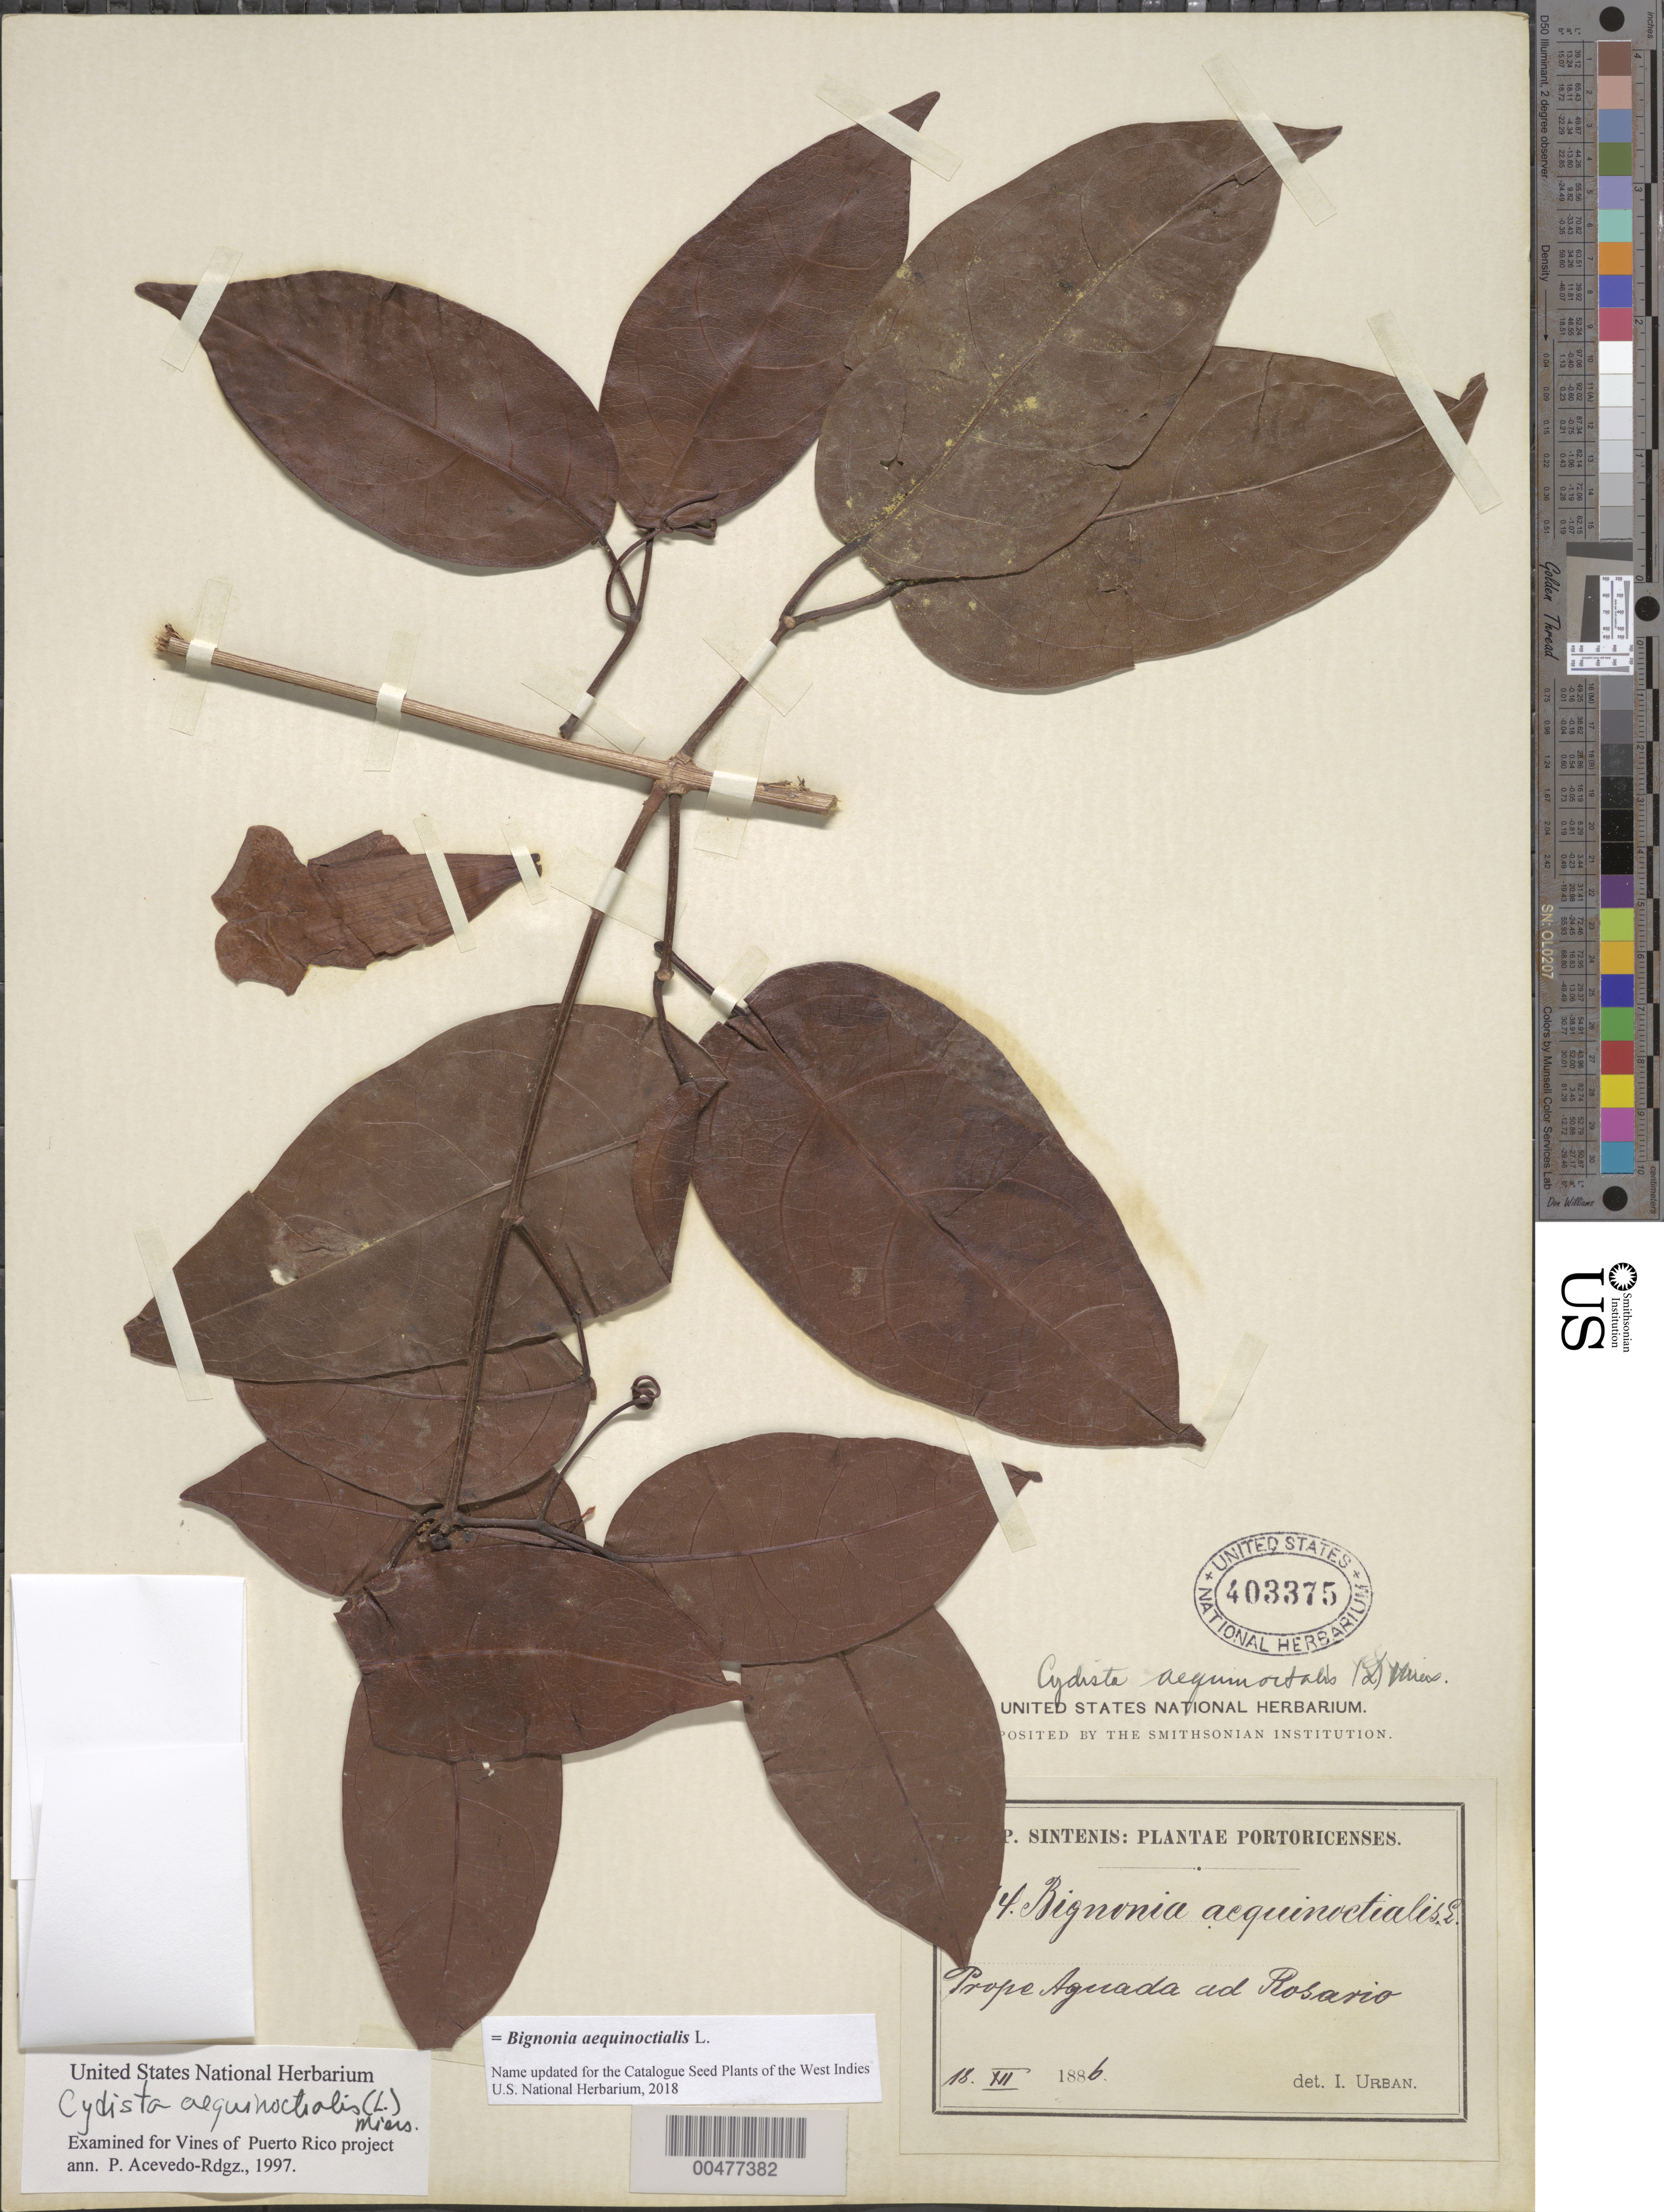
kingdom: Plantae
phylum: Tracheophyta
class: Magnoliopsida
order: Lamiales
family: Bignoniaceae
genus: Bignonia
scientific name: Bignonia aequinoctialis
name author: L.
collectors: P. Sintenis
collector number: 5764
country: Puerto Rico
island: Greater Antilles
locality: Prope Aguada ad Rosario.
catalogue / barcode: US 403375